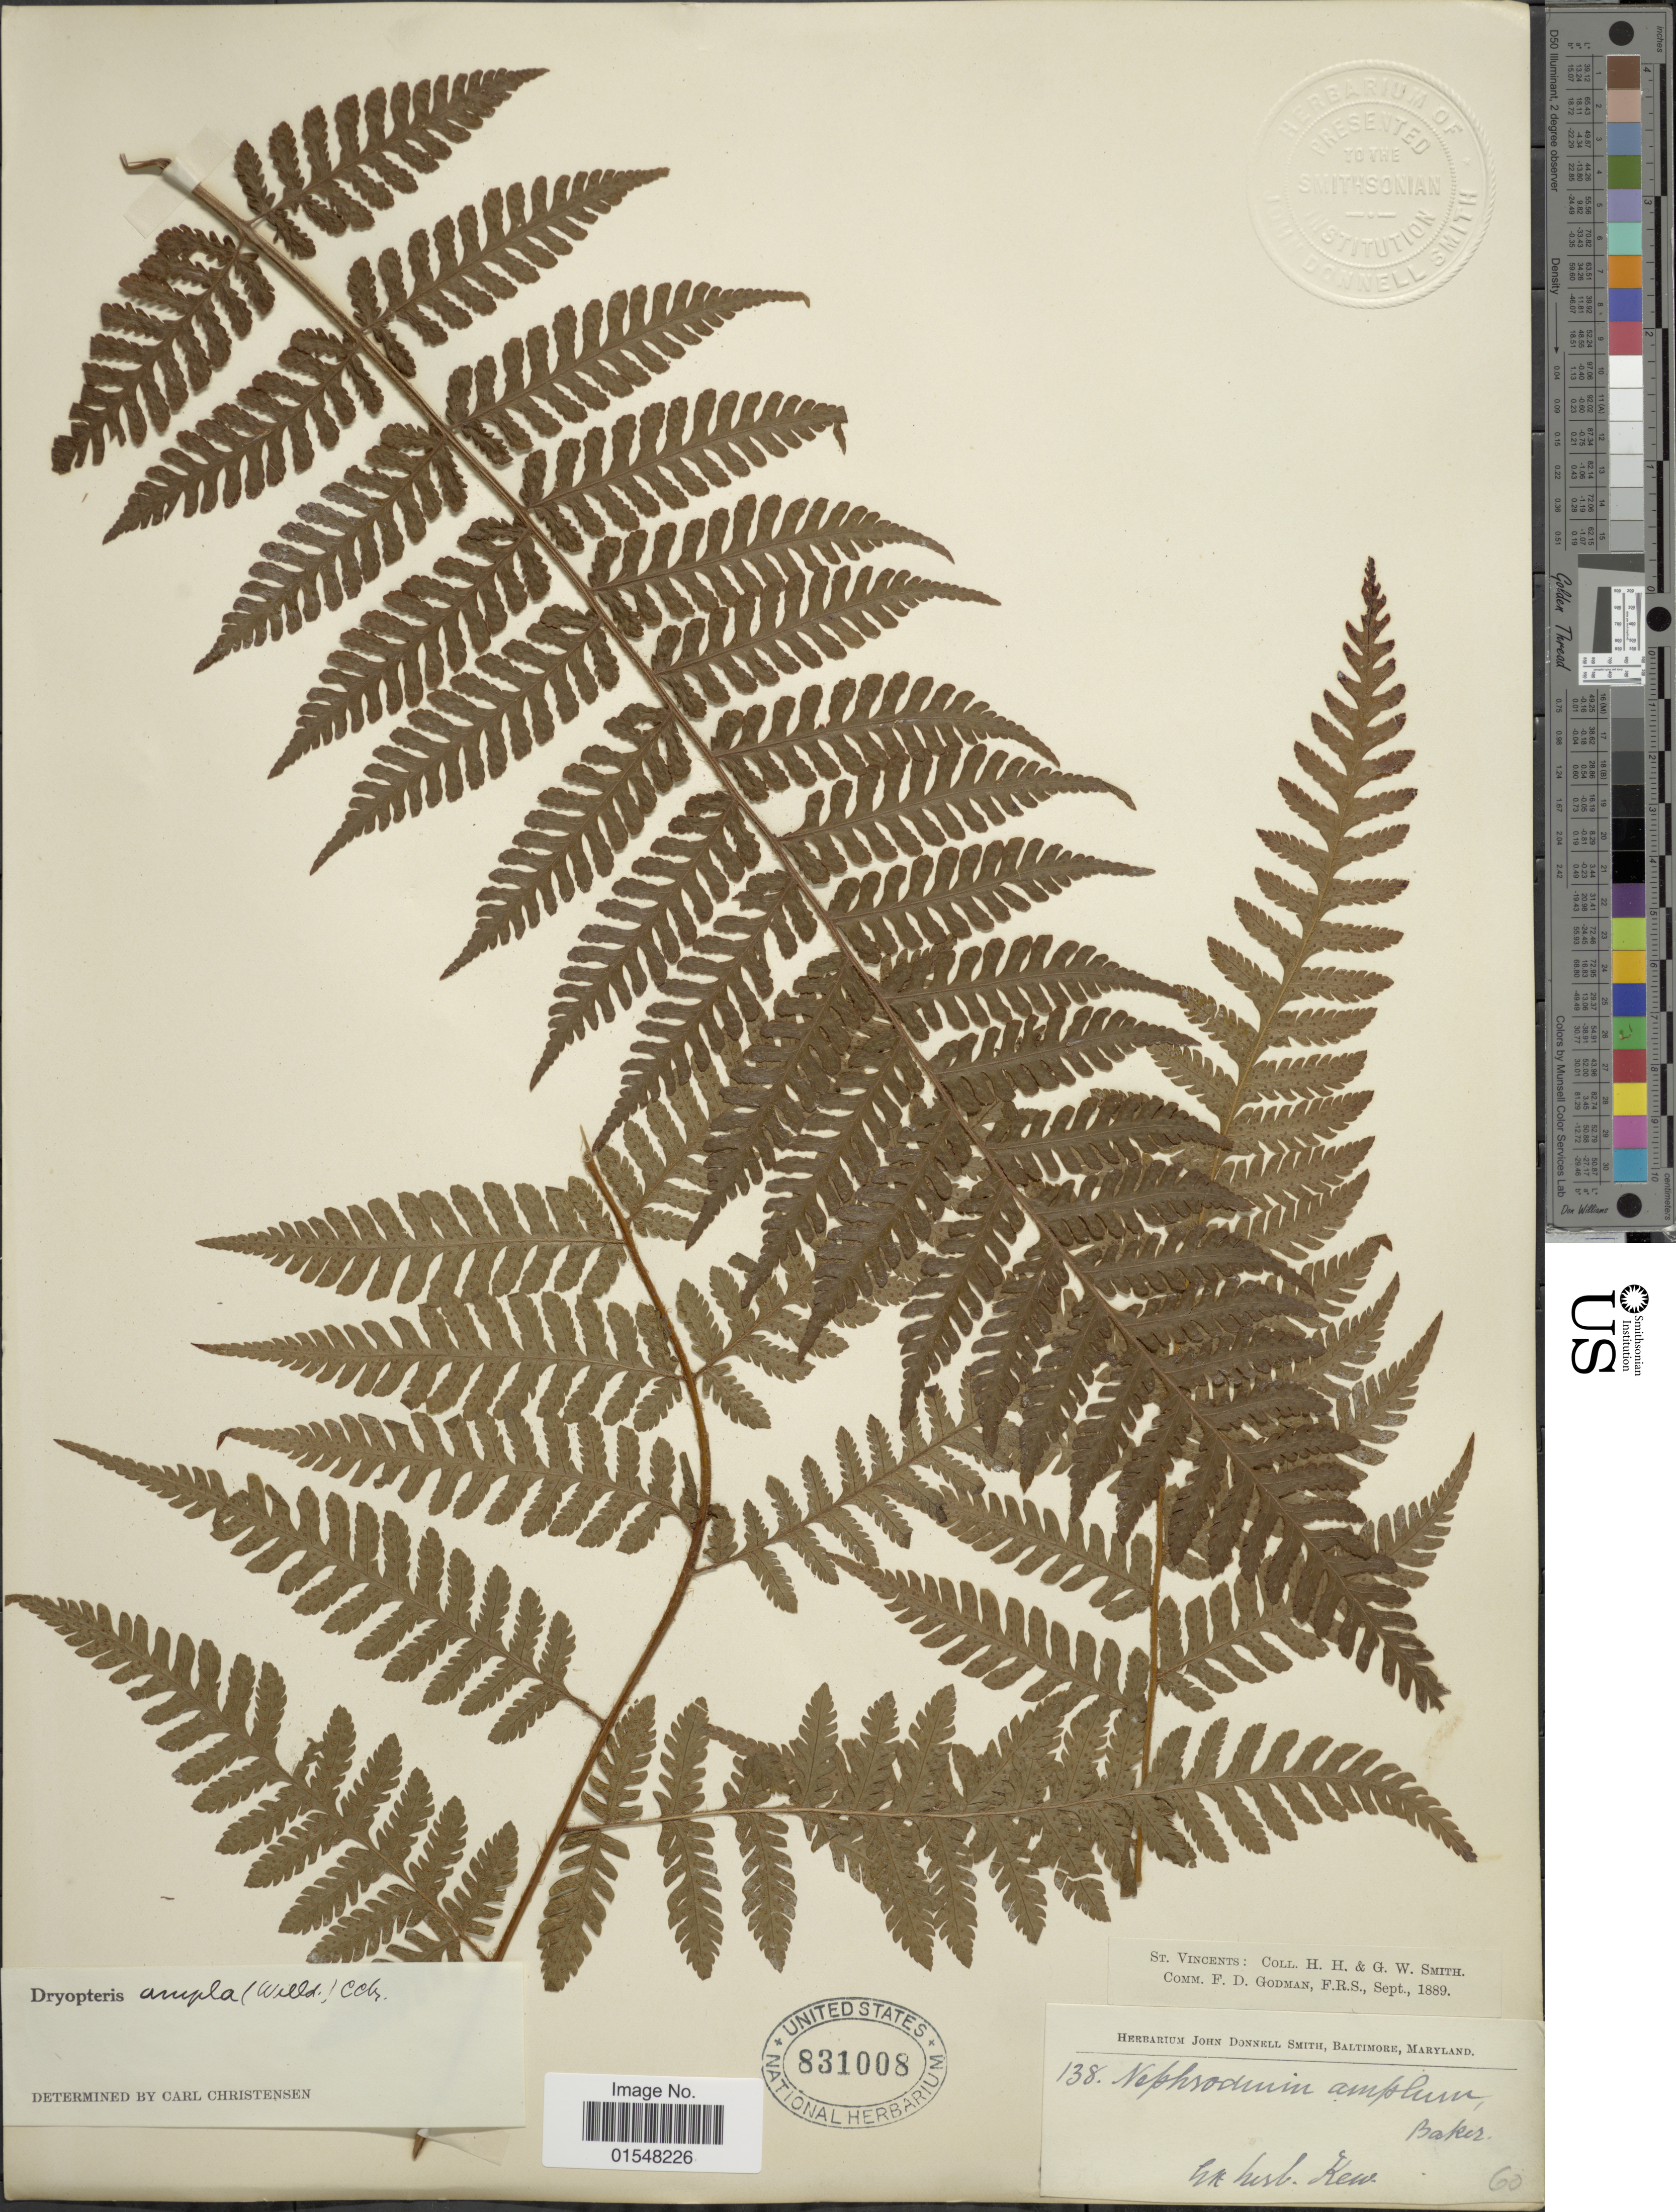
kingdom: Plantae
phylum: Tracheophyta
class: Polypodiopsida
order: Polypodiales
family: Dryopteridaceae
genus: Ctenitis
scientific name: Ctenitis sloanei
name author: (Poepp. ex Spreng.) C.V. Morton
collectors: H. H. Smith & G. Smith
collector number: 138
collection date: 1889-09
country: St. Vincent - Grenadines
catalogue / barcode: US 831008